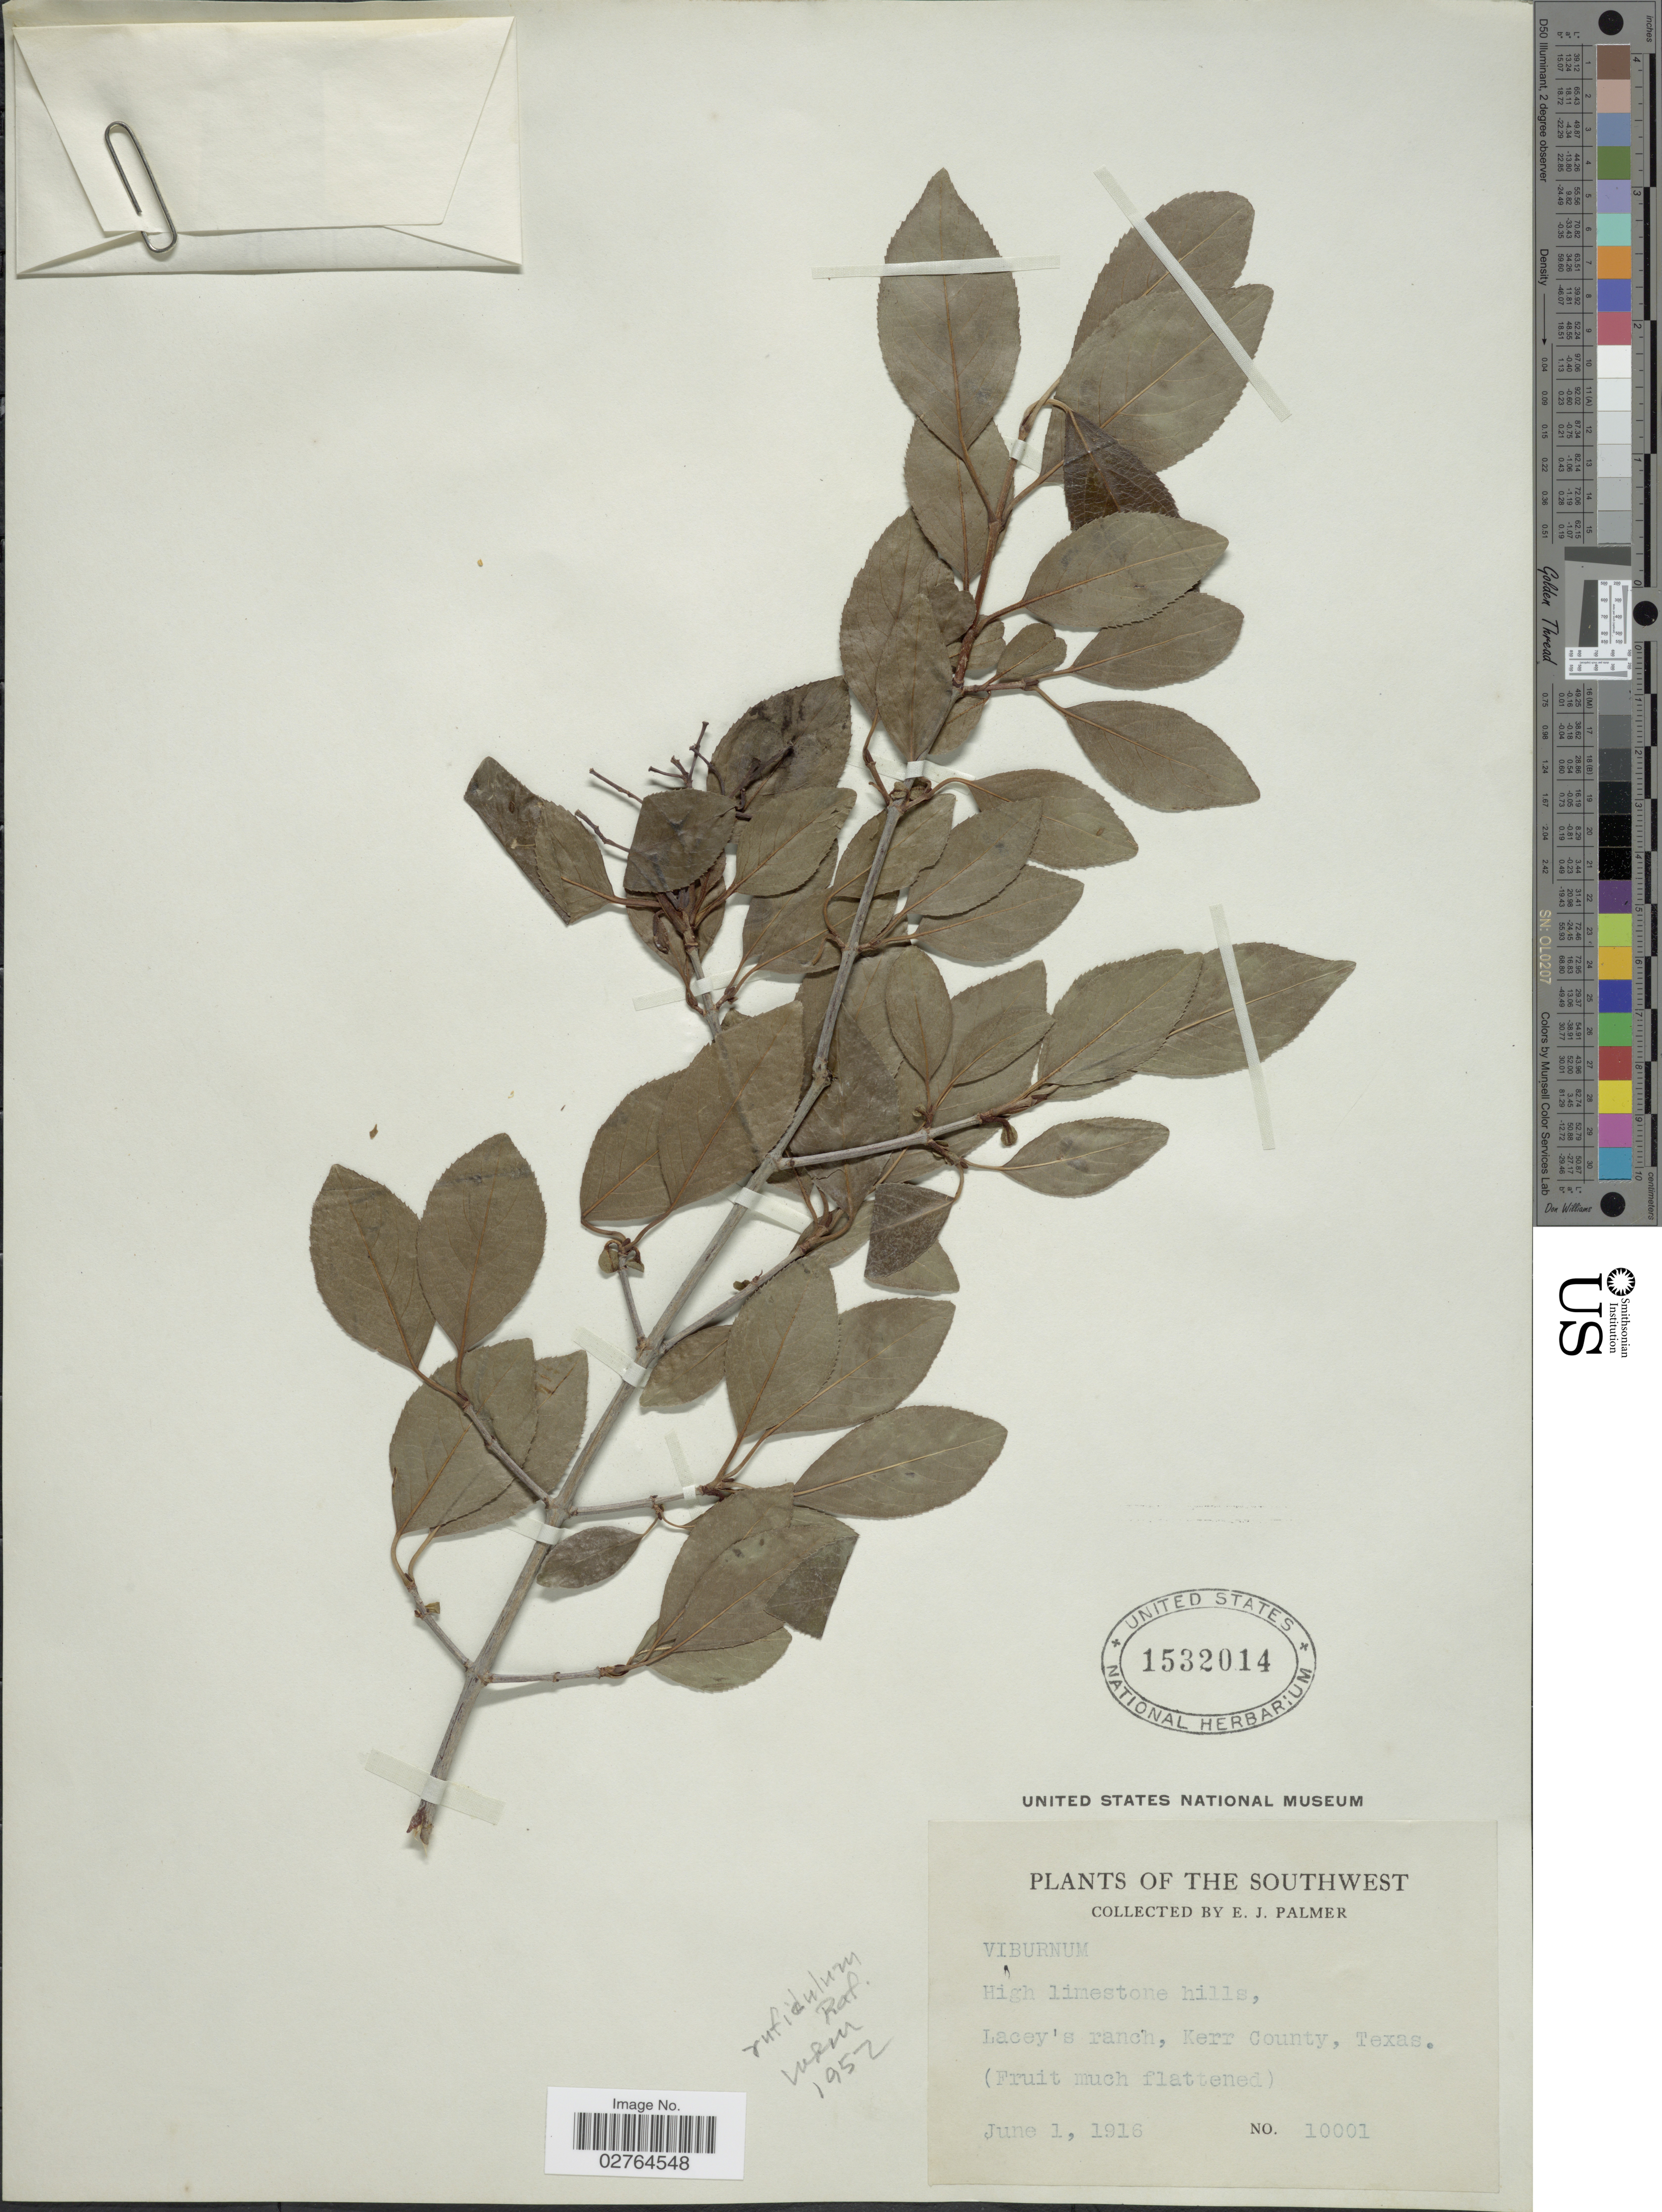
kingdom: Plantae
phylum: Tracheophyta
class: Magnoliopsida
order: Dipsacales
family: Viburnaceae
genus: Viburnum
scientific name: Viburnum rufidulum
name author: Raf.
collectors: E. J. Palmer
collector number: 10001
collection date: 1916-06-01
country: United States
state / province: Texas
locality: The Southwest. Lacey's ranch, Kerr County.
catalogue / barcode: US 1532014